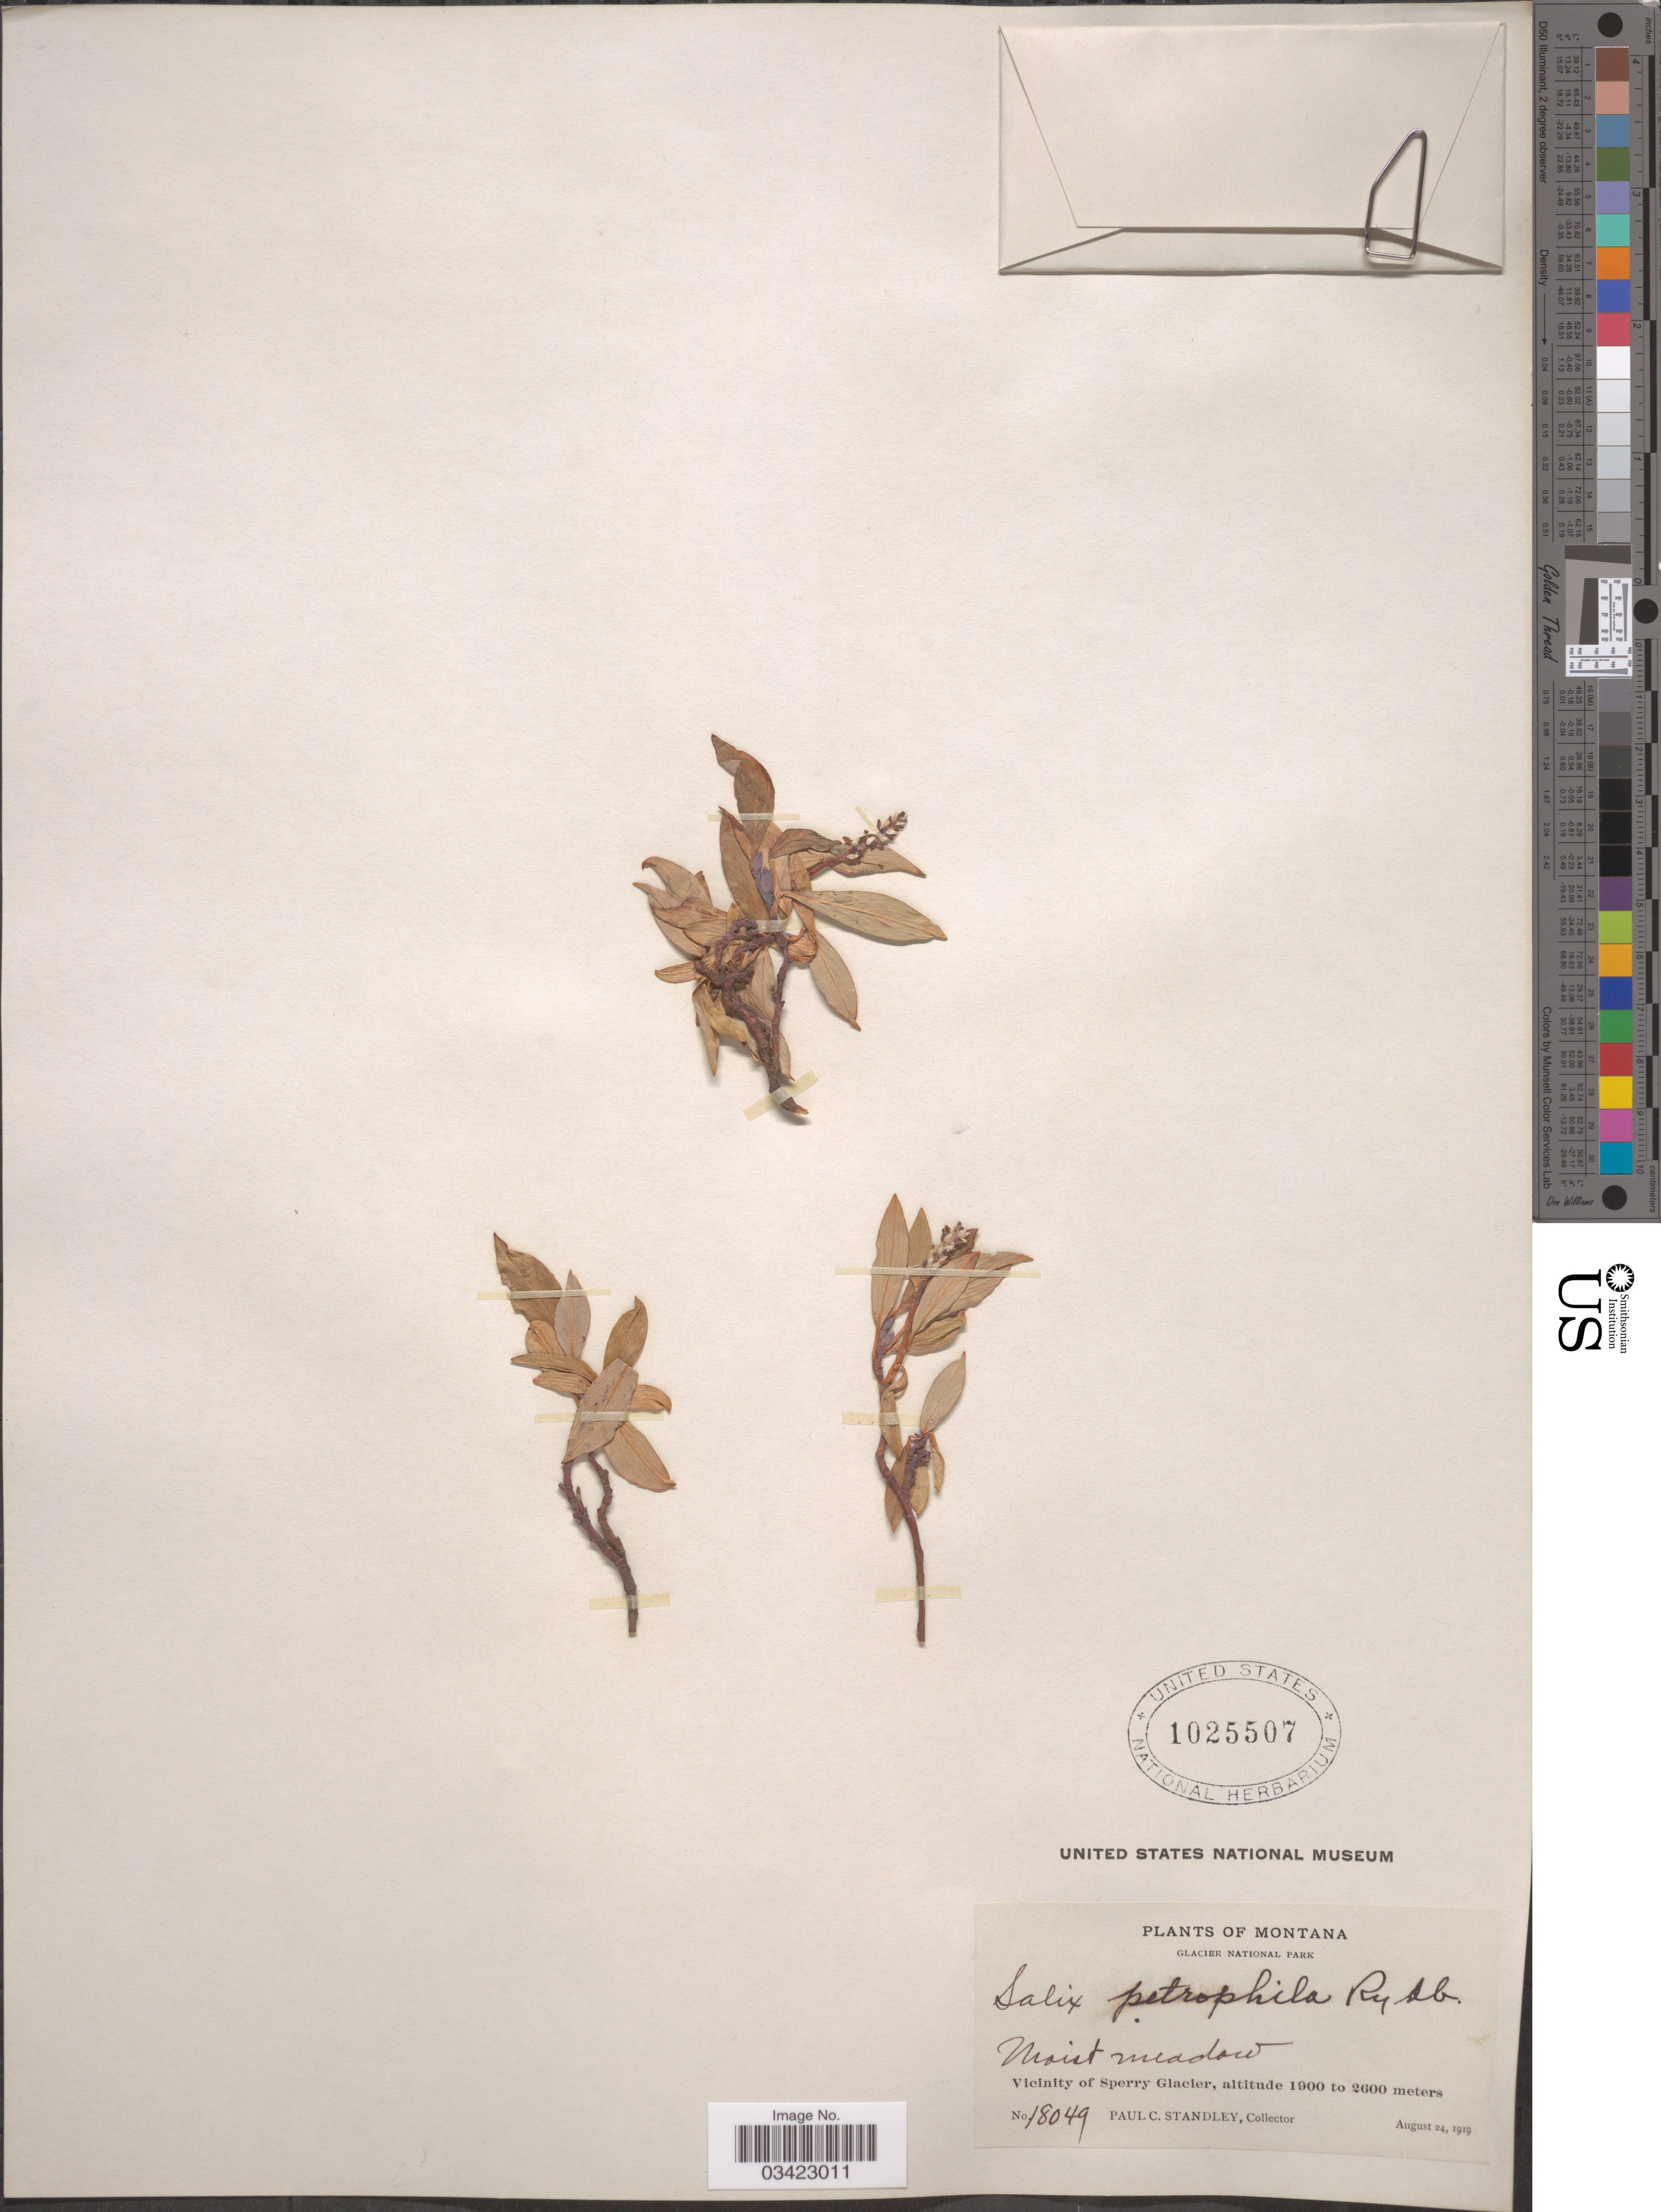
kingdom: Plantae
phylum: Tracheophyta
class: Magnoliopsida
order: Malpighiales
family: Salicaceae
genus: Salix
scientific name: Salix anglorum var. antiplasta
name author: C.K. Schneid.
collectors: P. C. Standley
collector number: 18049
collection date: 1919-08-24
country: United States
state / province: Montana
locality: Glacier National Park. Vicinity of Sperry Glacier.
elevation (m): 1900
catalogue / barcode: US 1025507